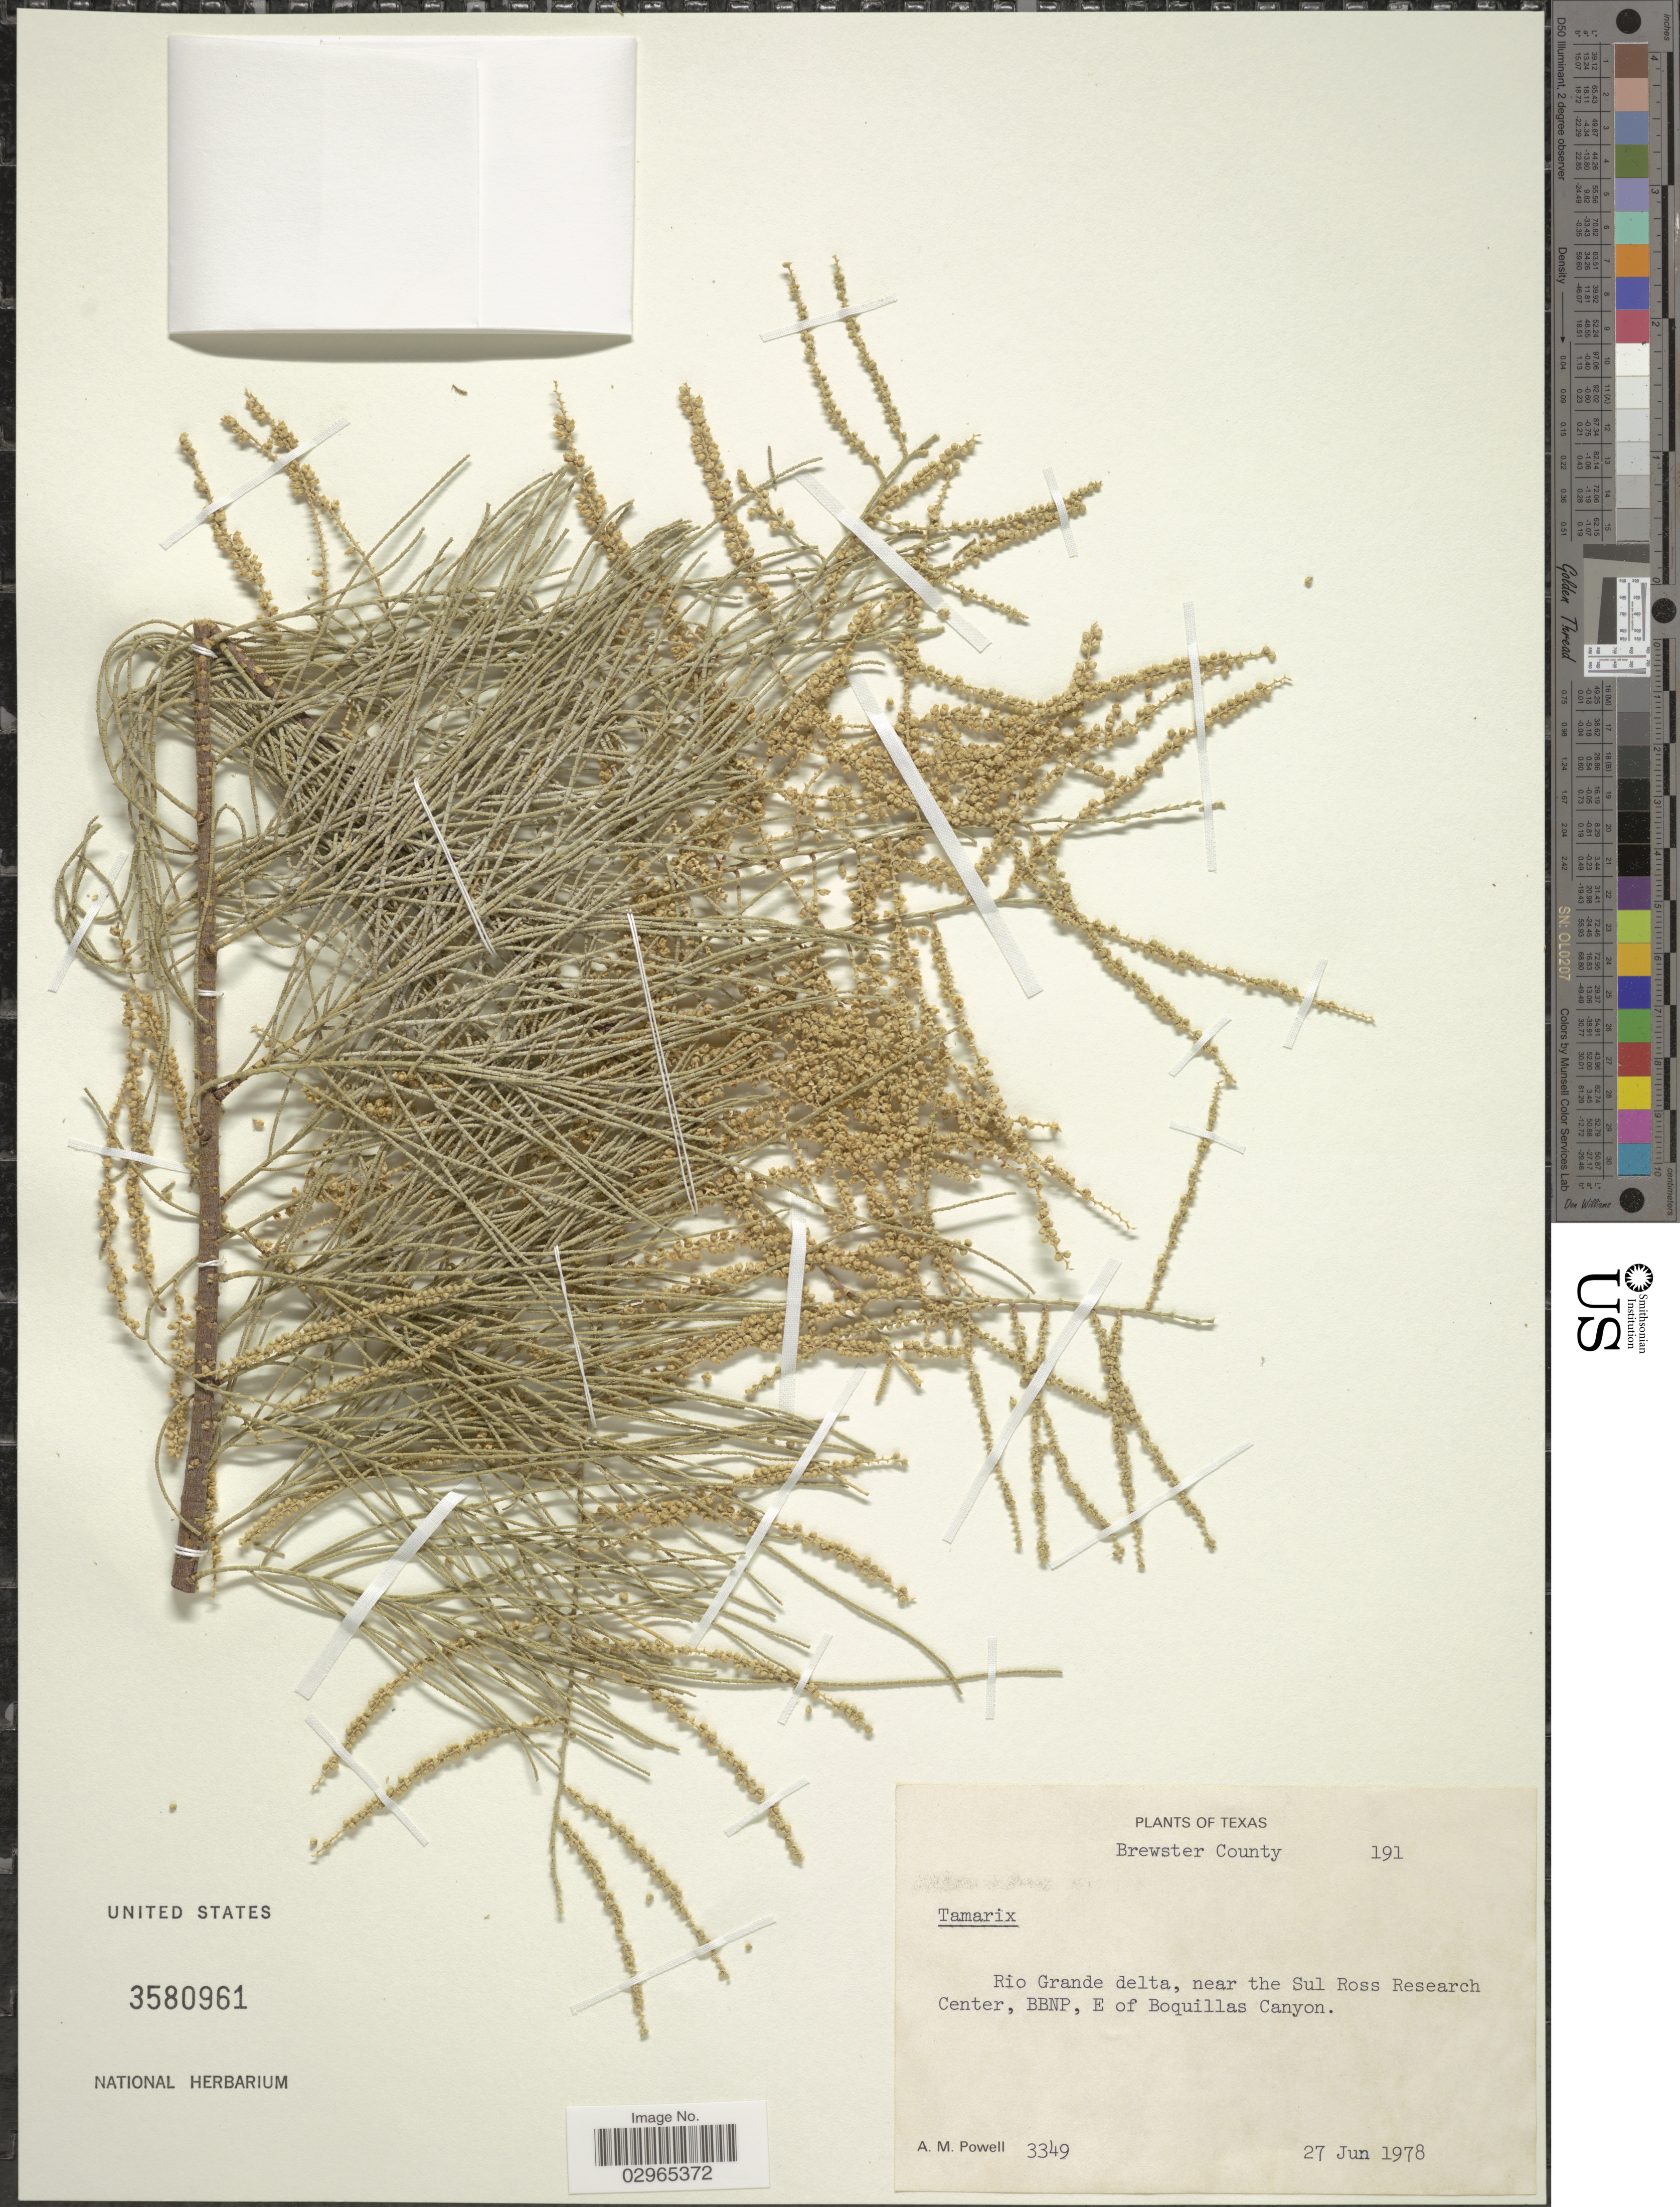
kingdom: Plantae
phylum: Tracheophyta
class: Magnoliopsida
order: Caryophyllales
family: Tamaricaceae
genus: Tamarix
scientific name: Tamarix sp.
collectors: A. M. Powell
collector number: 3349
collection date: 1978-06-27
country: United States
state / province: Texas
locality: Brewster County. Rio Grande delta, near the Sul Ross Research Center, BBNP, E of Boquillas Canyon.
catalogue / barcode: US 3580961